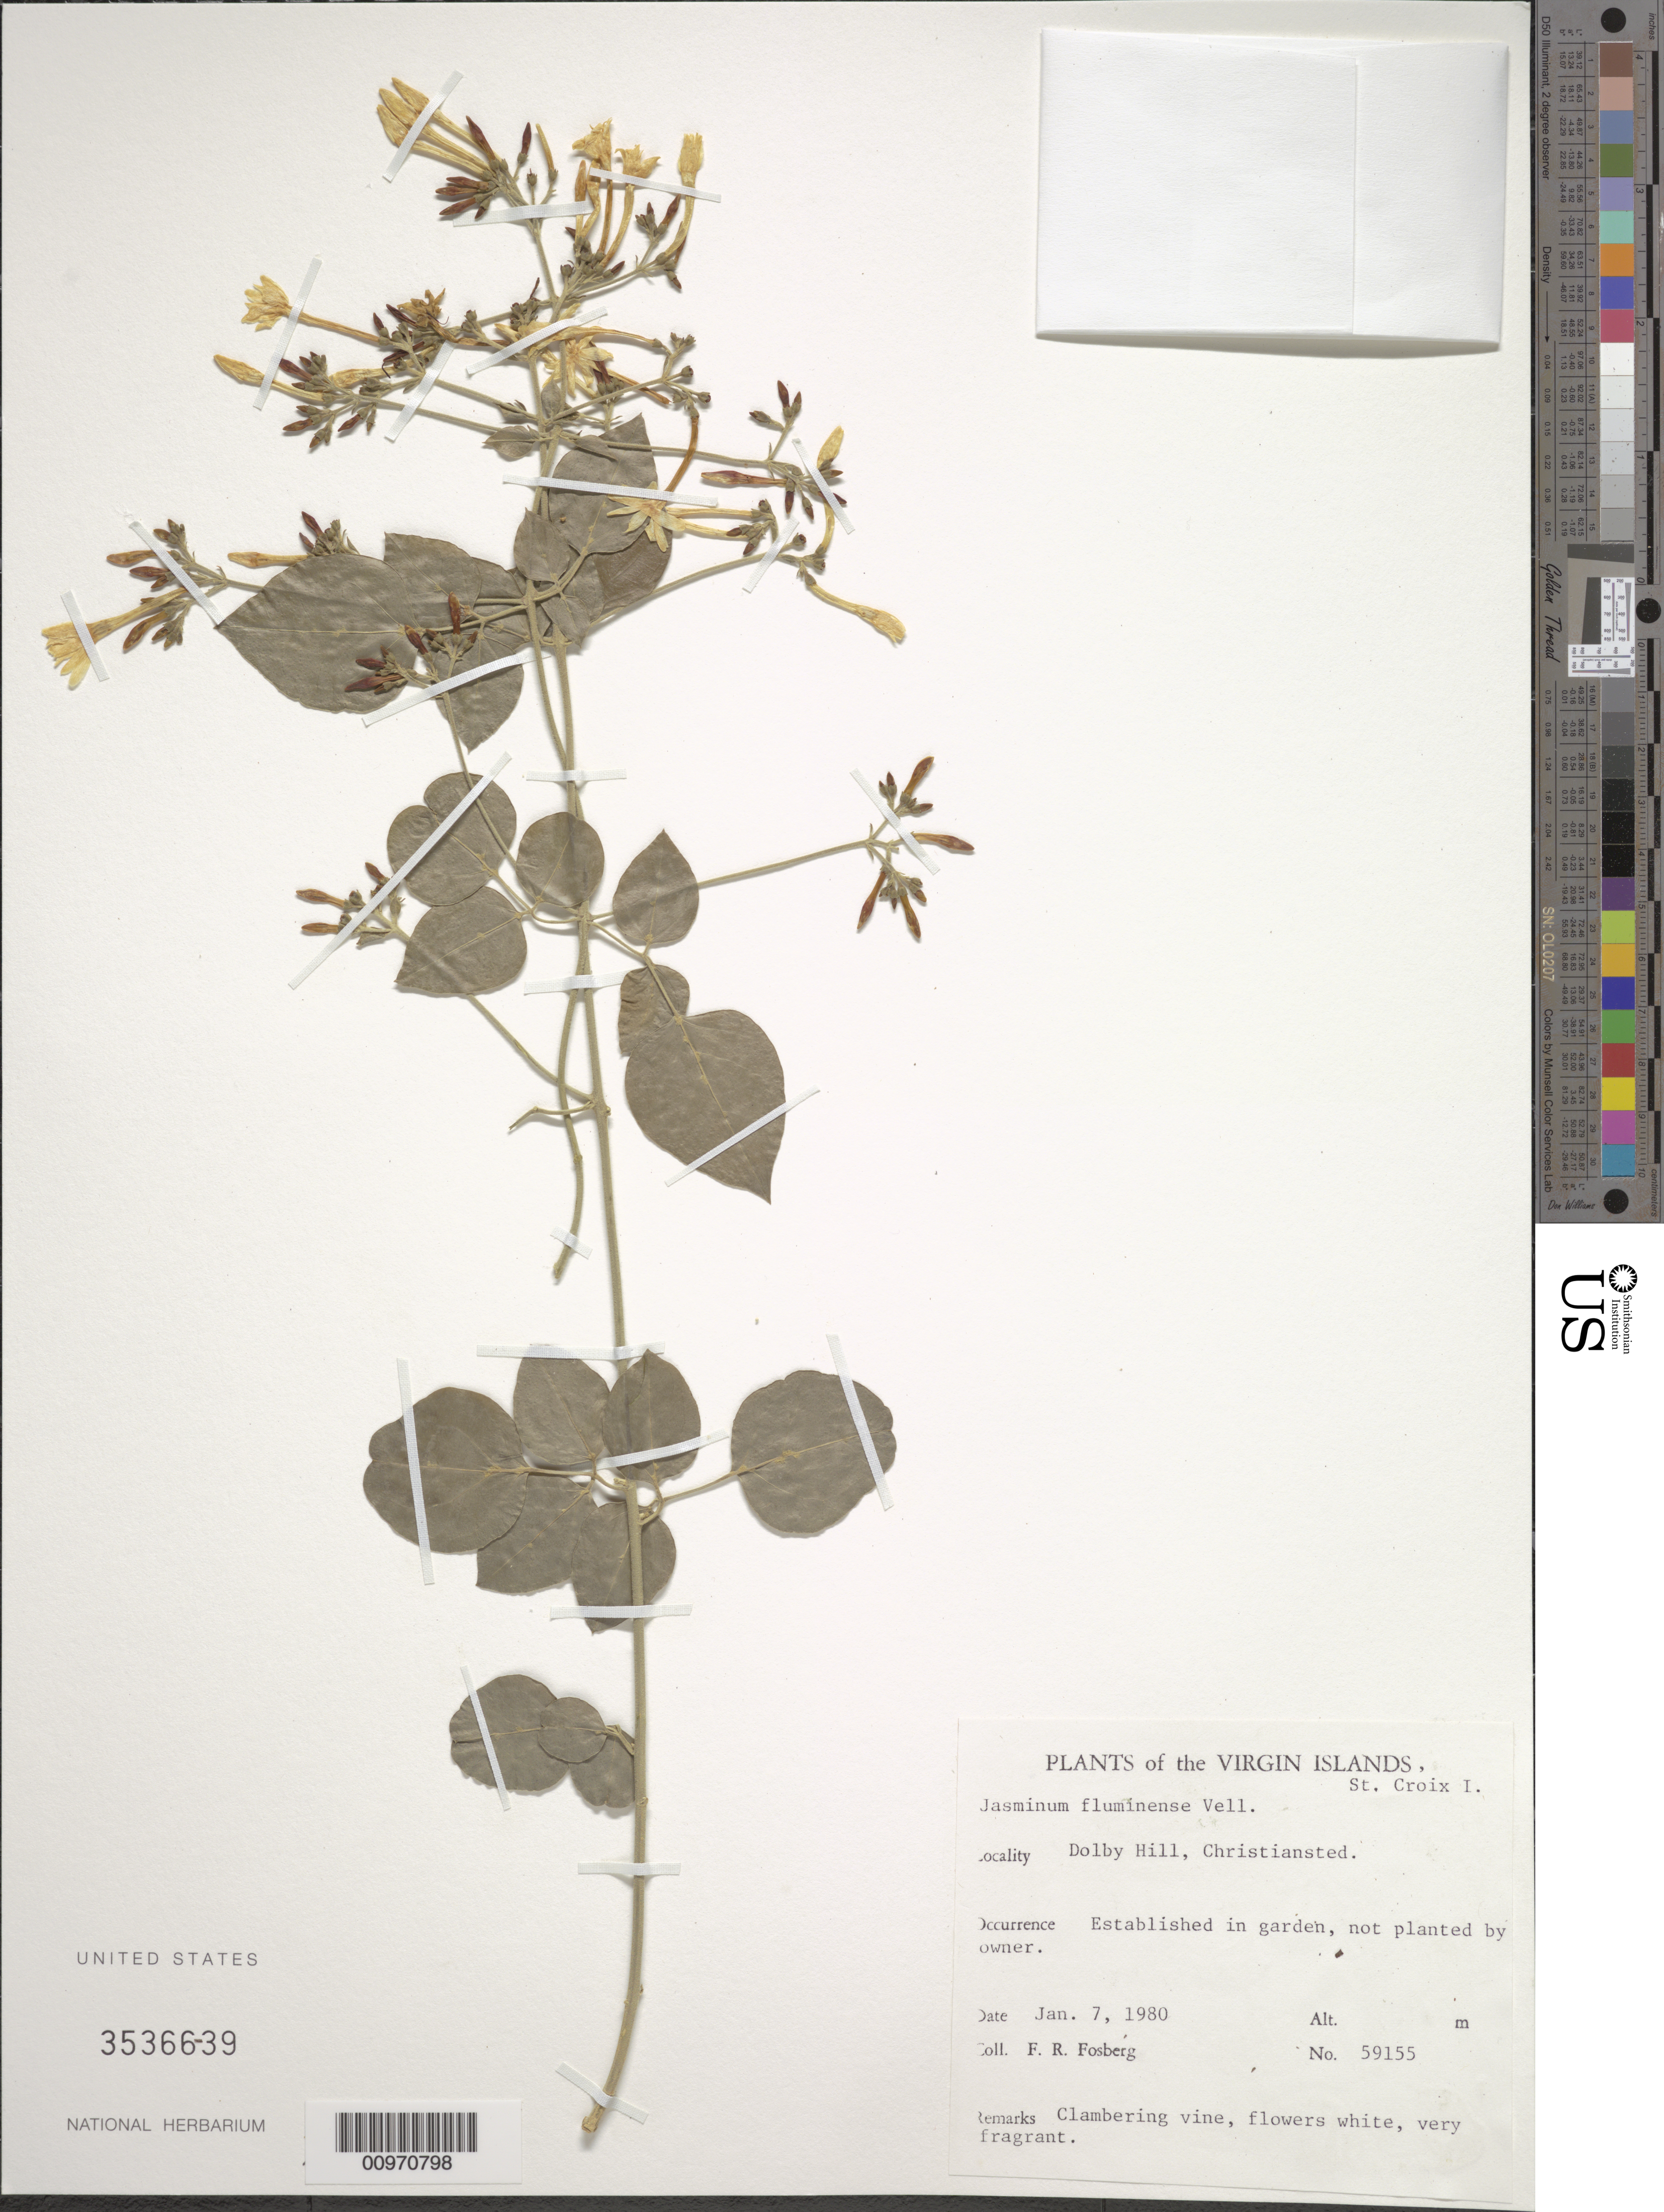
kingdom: Plantae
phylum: Tracheophyta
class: Magnoliopsida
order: Lamiales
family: Oleaceae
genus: Jasminum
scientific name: Jasminum fluminense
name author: Vell.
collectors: F. R. Fosberg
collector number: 59155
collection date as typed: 07 Jan 1980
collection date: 1980-01-07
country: U.S. Virgin Islands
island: St. Croix I.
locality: Dolby Hill, Christiansted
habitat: Established in garden, not planted by owner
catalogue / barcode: US 3536639